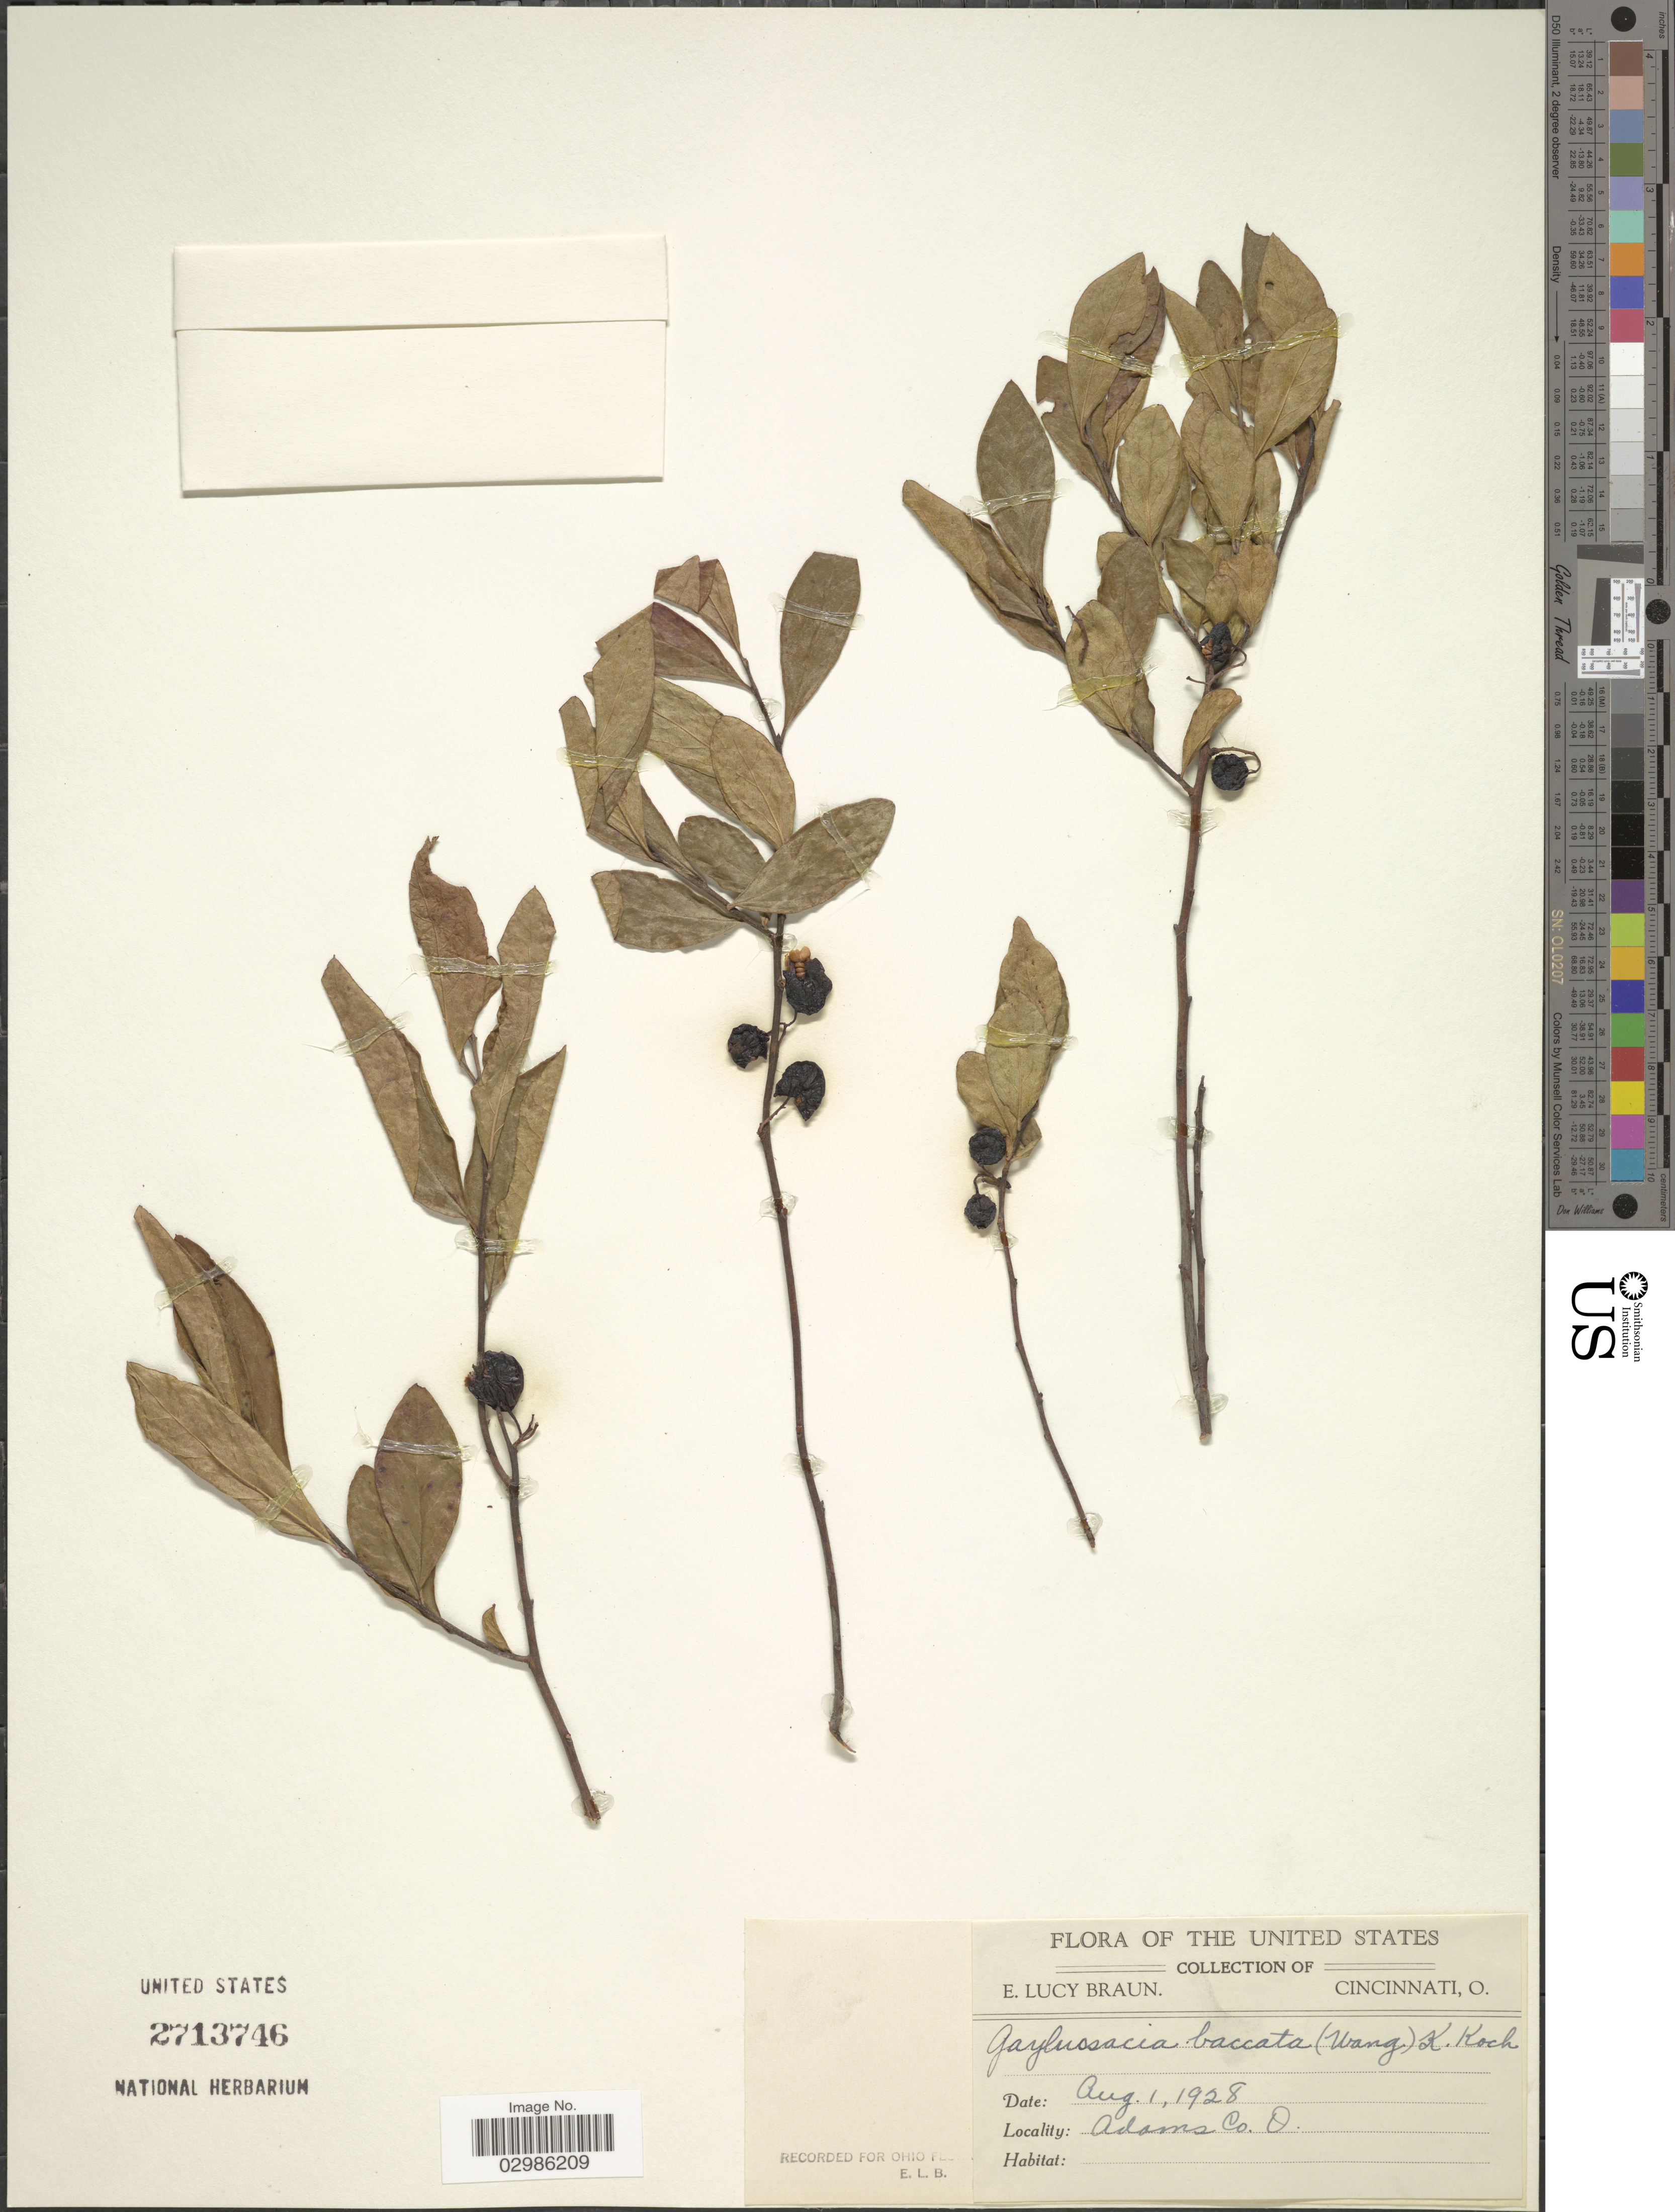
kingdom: Plantae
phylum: Tracheophyta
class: Magnoliopsida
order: Ericales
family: Ericaceae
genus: Gaylussacia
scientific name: Gaylussacia baccata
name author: (Wangenh.) K. Koch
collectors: E. L. Braun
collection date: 1928-08-01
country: United States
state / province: Ohio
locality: Adams Co.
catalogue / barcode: US 2713746